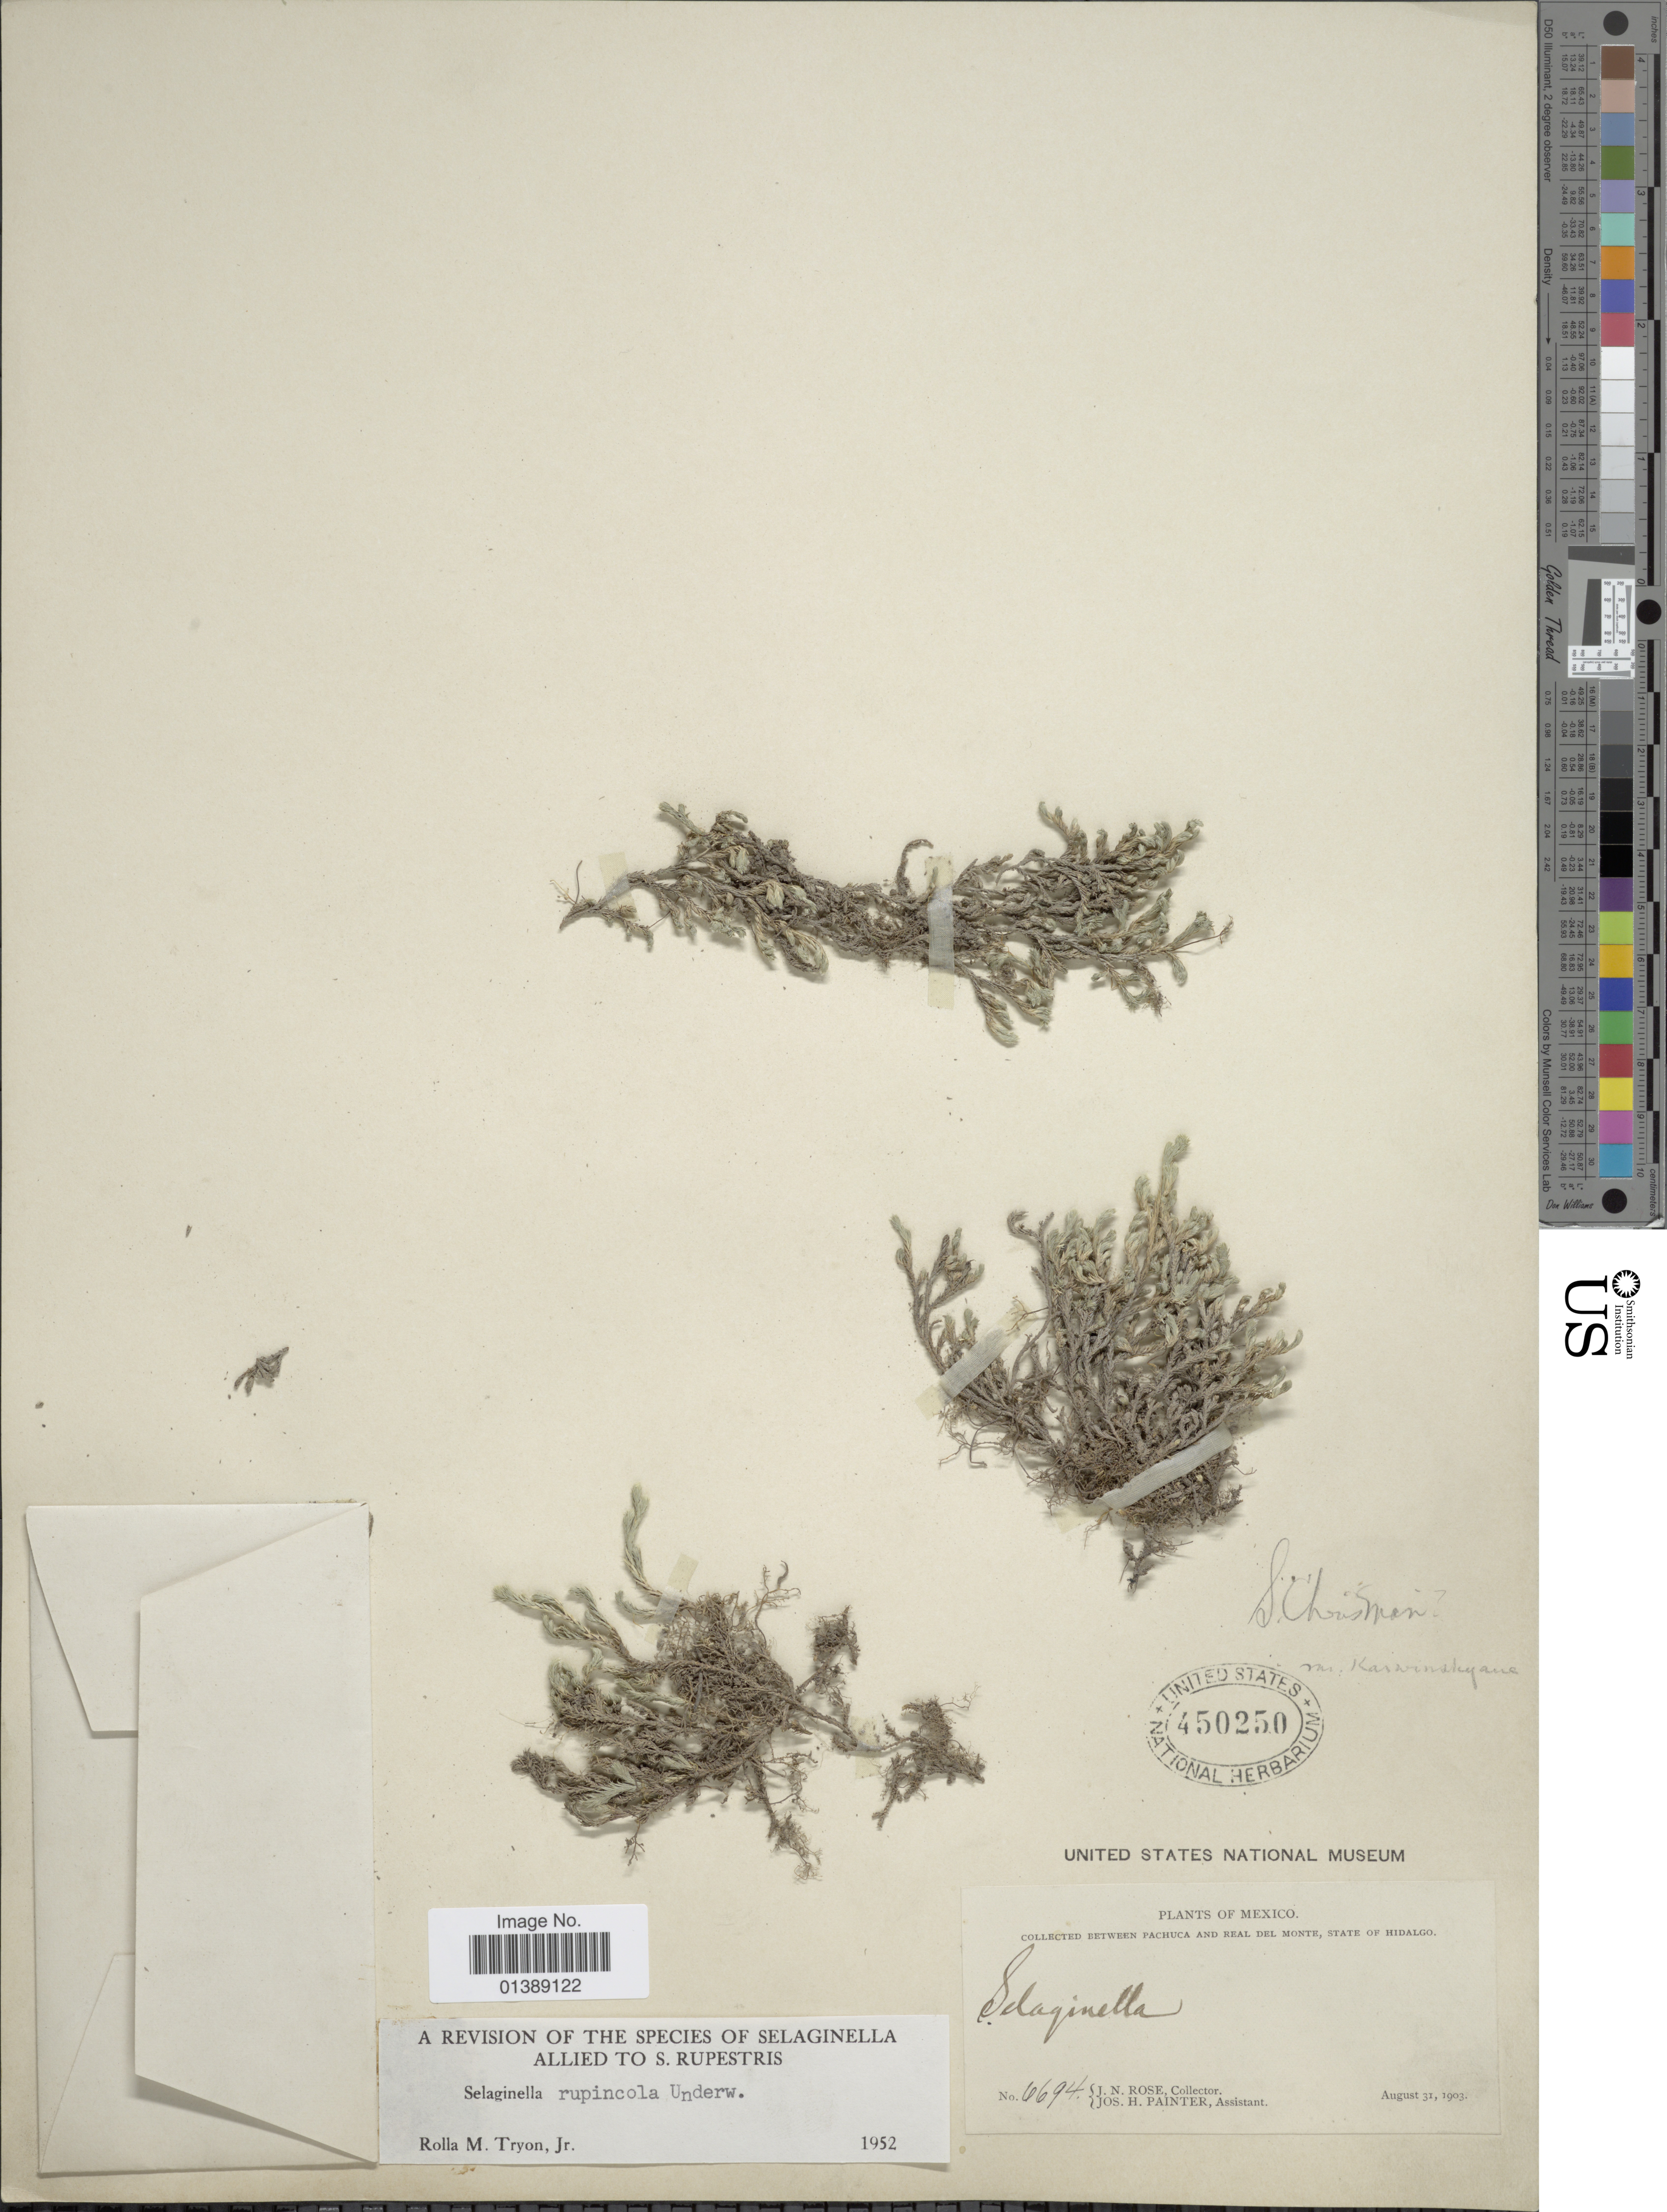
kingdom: Plantae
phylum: Tracheophyta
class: Lycopodiopsida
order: Selaginellales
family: Selaginellaceae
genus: Selaginella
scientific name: Selaginella rupincola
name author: Underw.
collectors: J. N. Rose & J. H. Painter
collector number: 6694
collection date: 1903-08-31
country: Mexico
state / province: Hidalgo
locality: Between Pachuca and Real del Monte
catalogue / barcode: US 450250